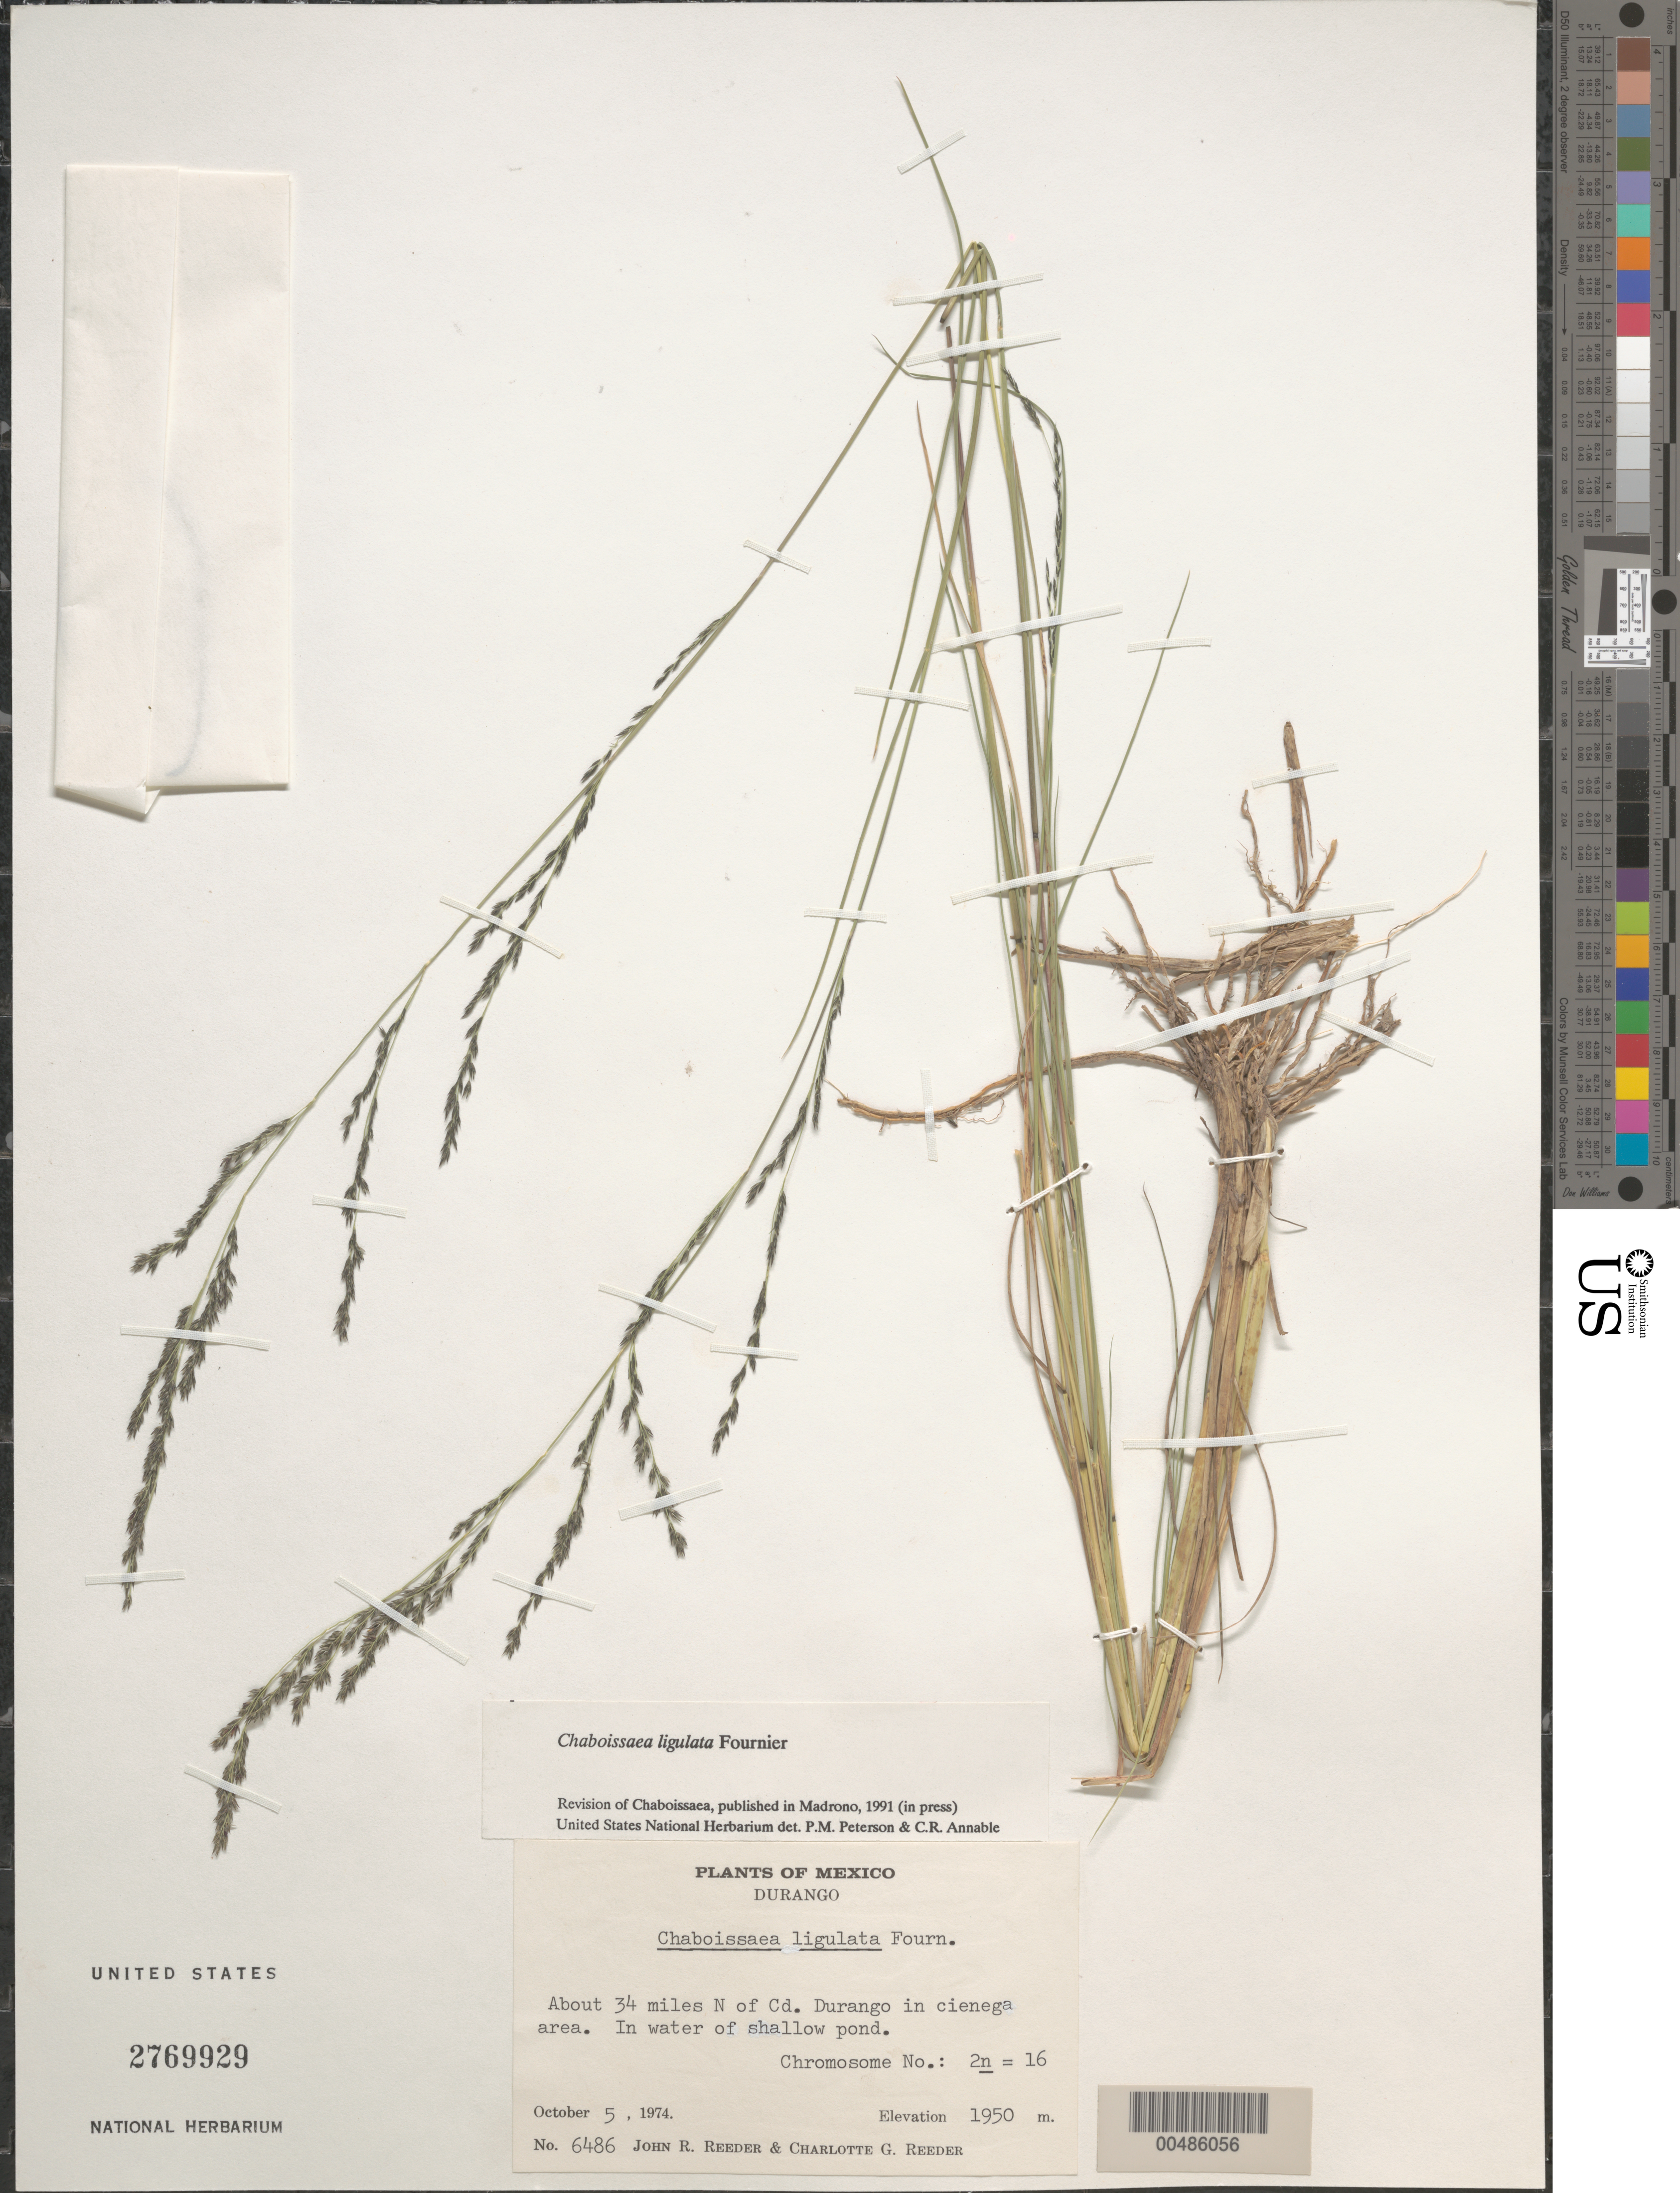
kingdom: Plantae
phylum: Tracheophyta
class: Liliopsida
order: Poales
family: Poaceae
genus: Chaboissaea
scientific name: Chaboissaea ligulata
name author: E. Fourn.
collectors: J. R. Reeder & C. G. Reeder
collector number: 6486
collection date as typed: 5 Oct 1974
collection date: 1974-10-05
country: Mexico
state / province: Durango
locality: About 34 mi N of Cd. Durango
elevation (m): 1950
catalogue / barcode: US 2769929